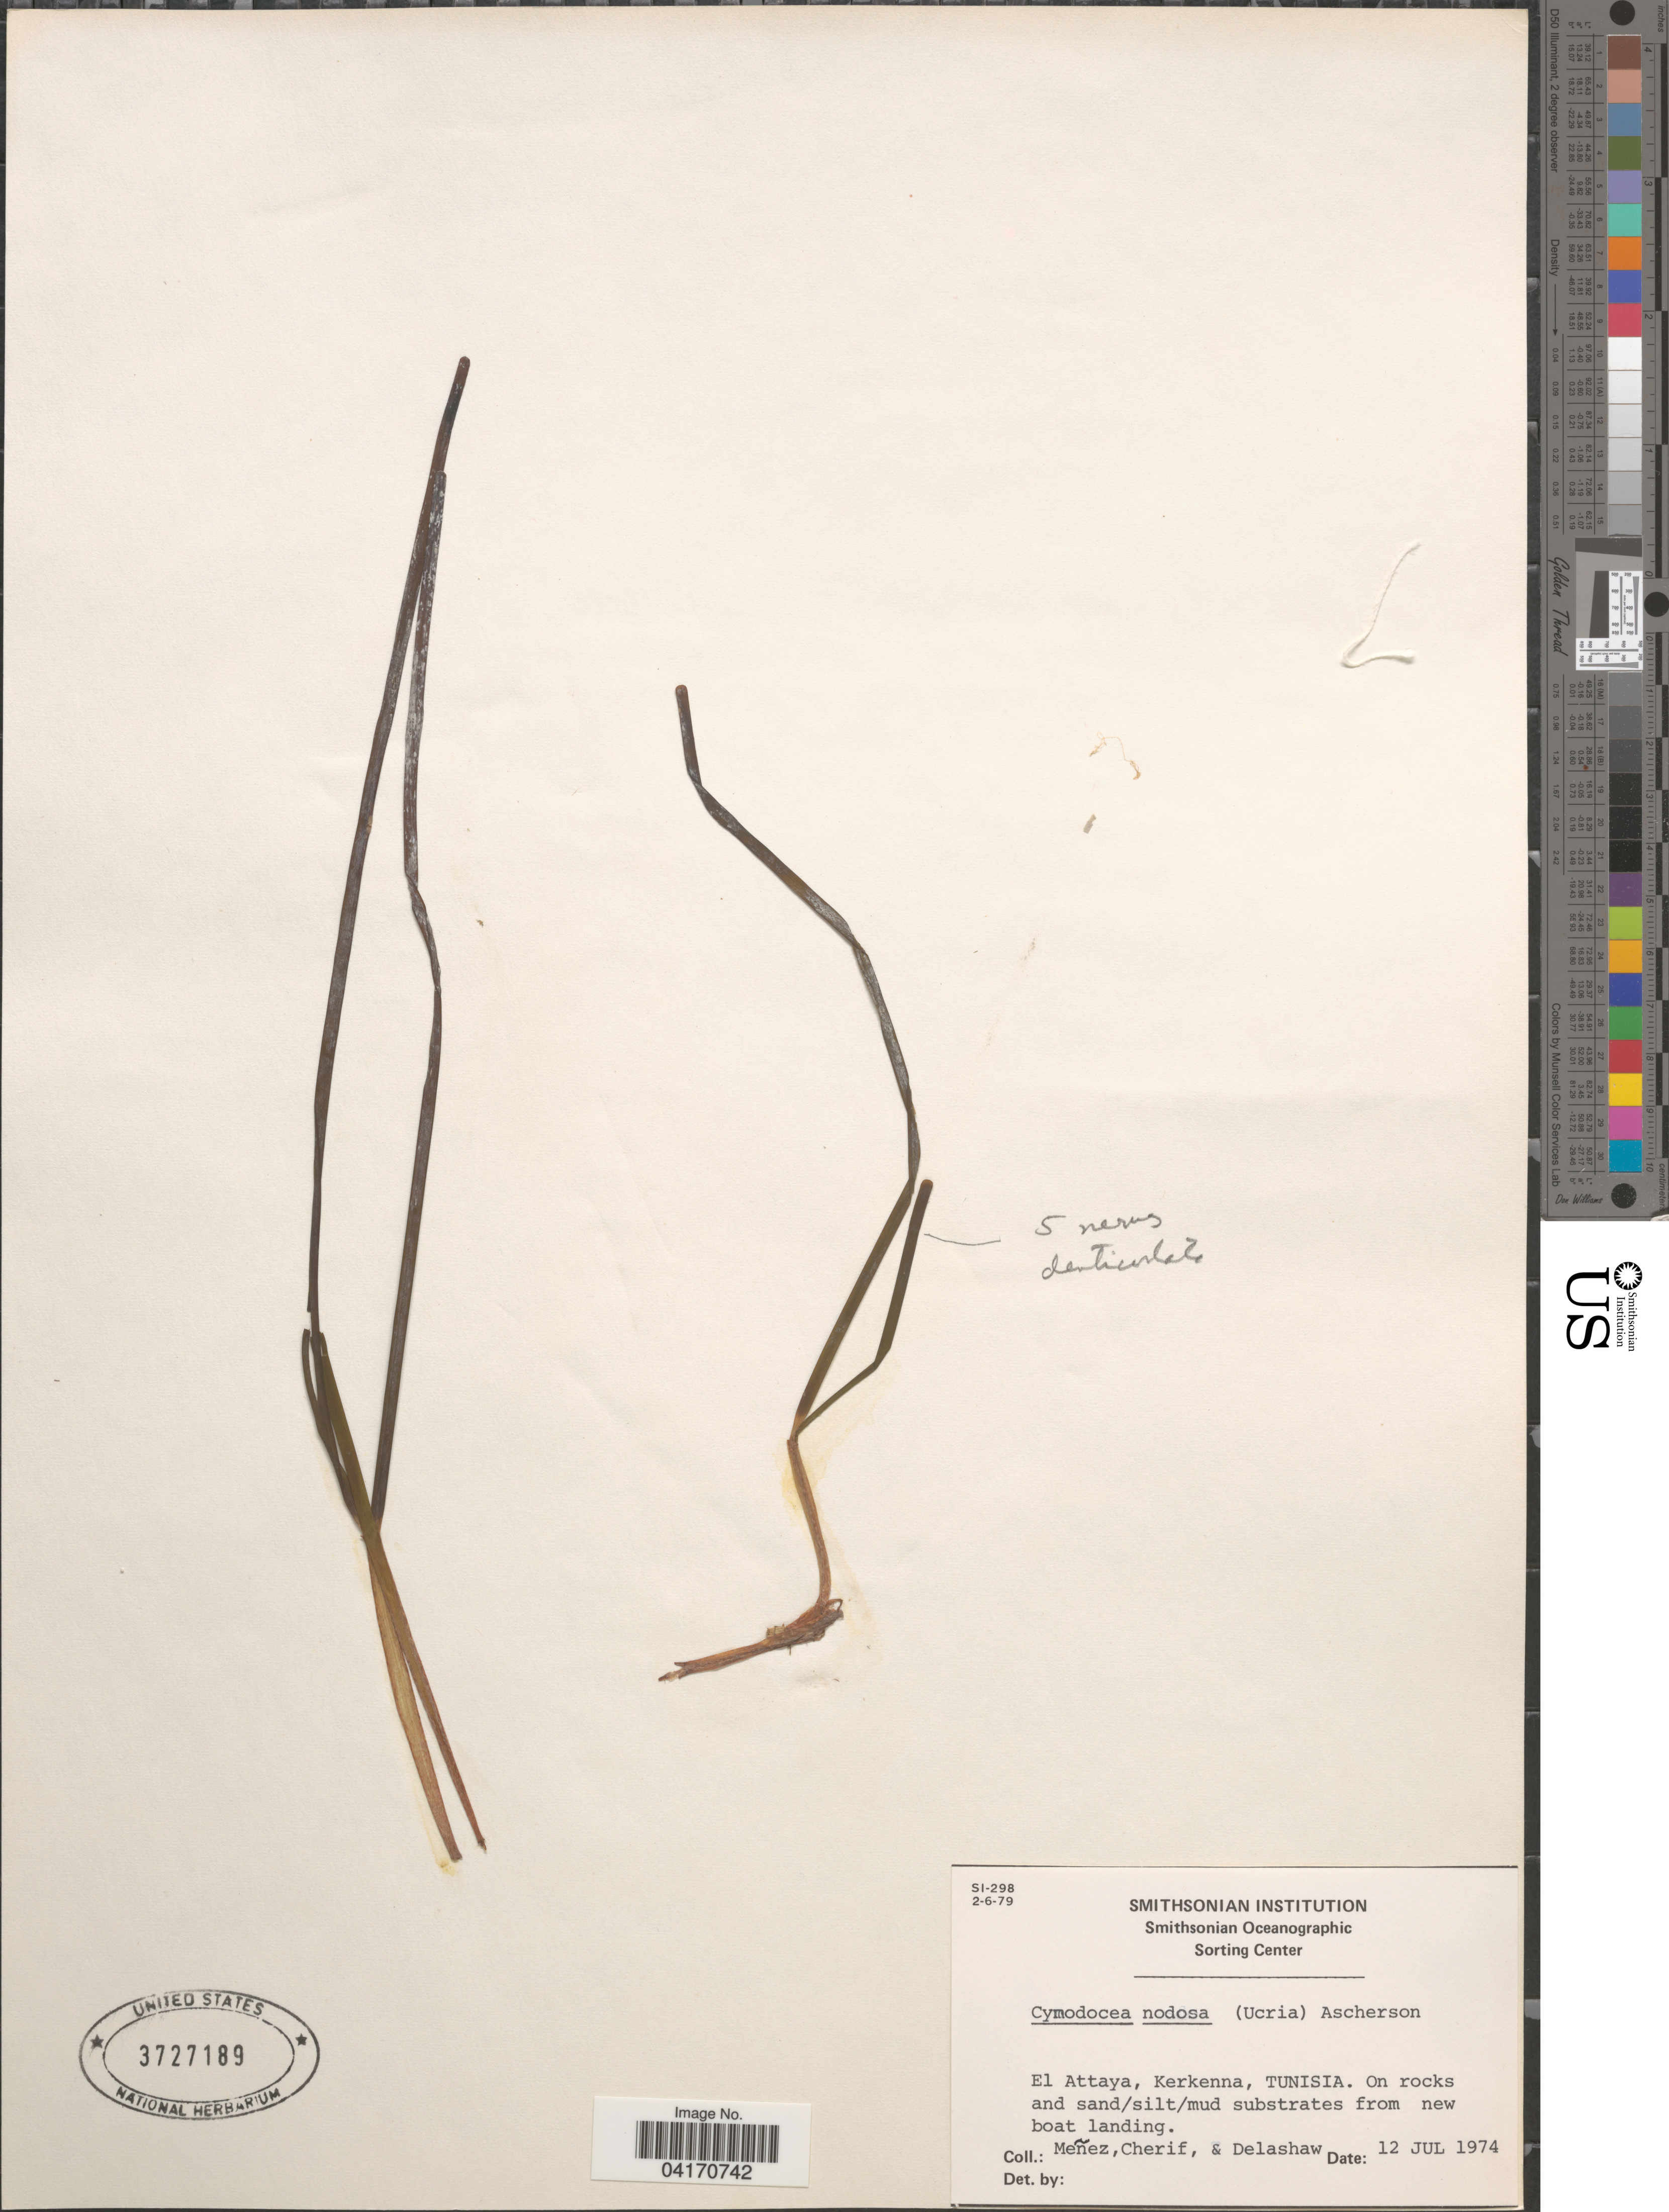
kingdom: Plantae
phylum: Tracheophyta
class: Liliopsida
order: Alismatales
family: Cymodoceaceae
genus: Cymodocea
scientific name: Cymodocea nodosa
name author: Asch.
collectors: Menez, -. Cherif & -. Delashaw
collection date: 1974-07-12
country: Tunisia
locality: El Attaya, Kerkenna.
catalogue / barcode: US 3727189